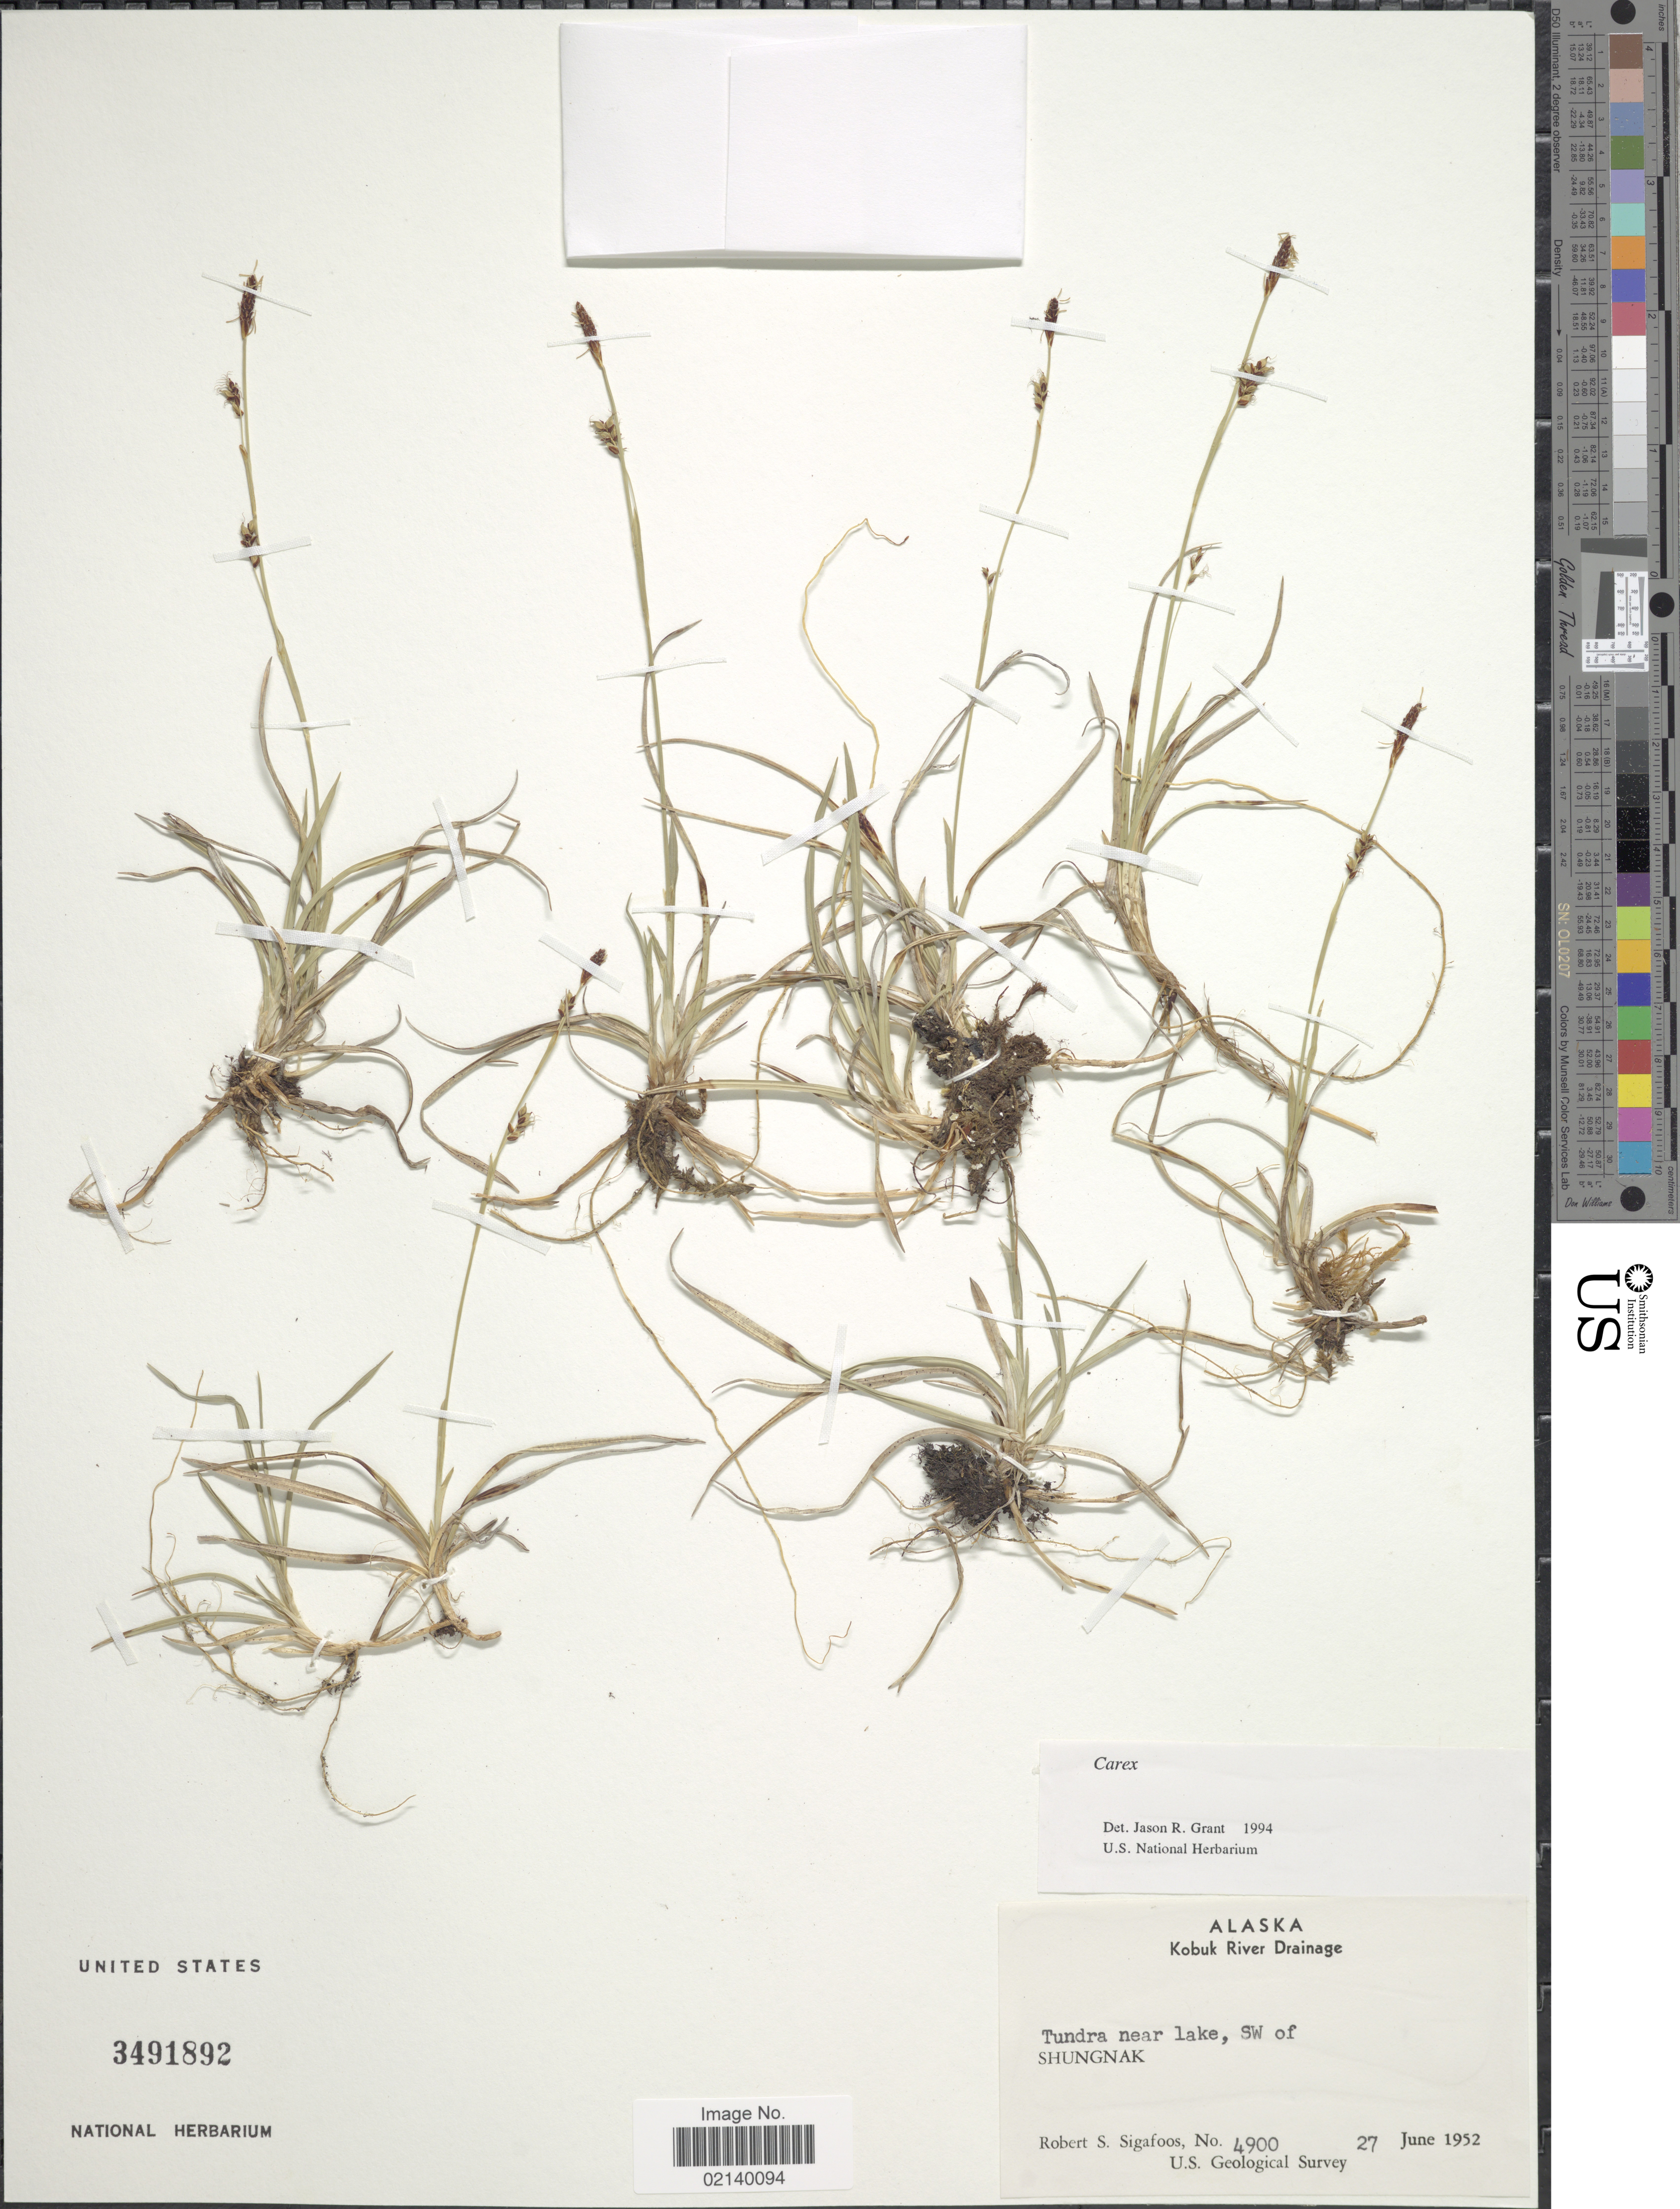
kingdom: Plantae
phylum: Tracheophyta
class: Liliopsida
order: Poales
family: Cyperaceae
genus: Carex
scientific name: Carex sp.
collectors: R. Sigafoos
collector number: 4900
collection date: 1952-06-27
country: United States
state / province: Alaska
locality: Kobuk River Drainange, tundra near lake, SW of Shungnak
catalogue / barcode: US 3491892